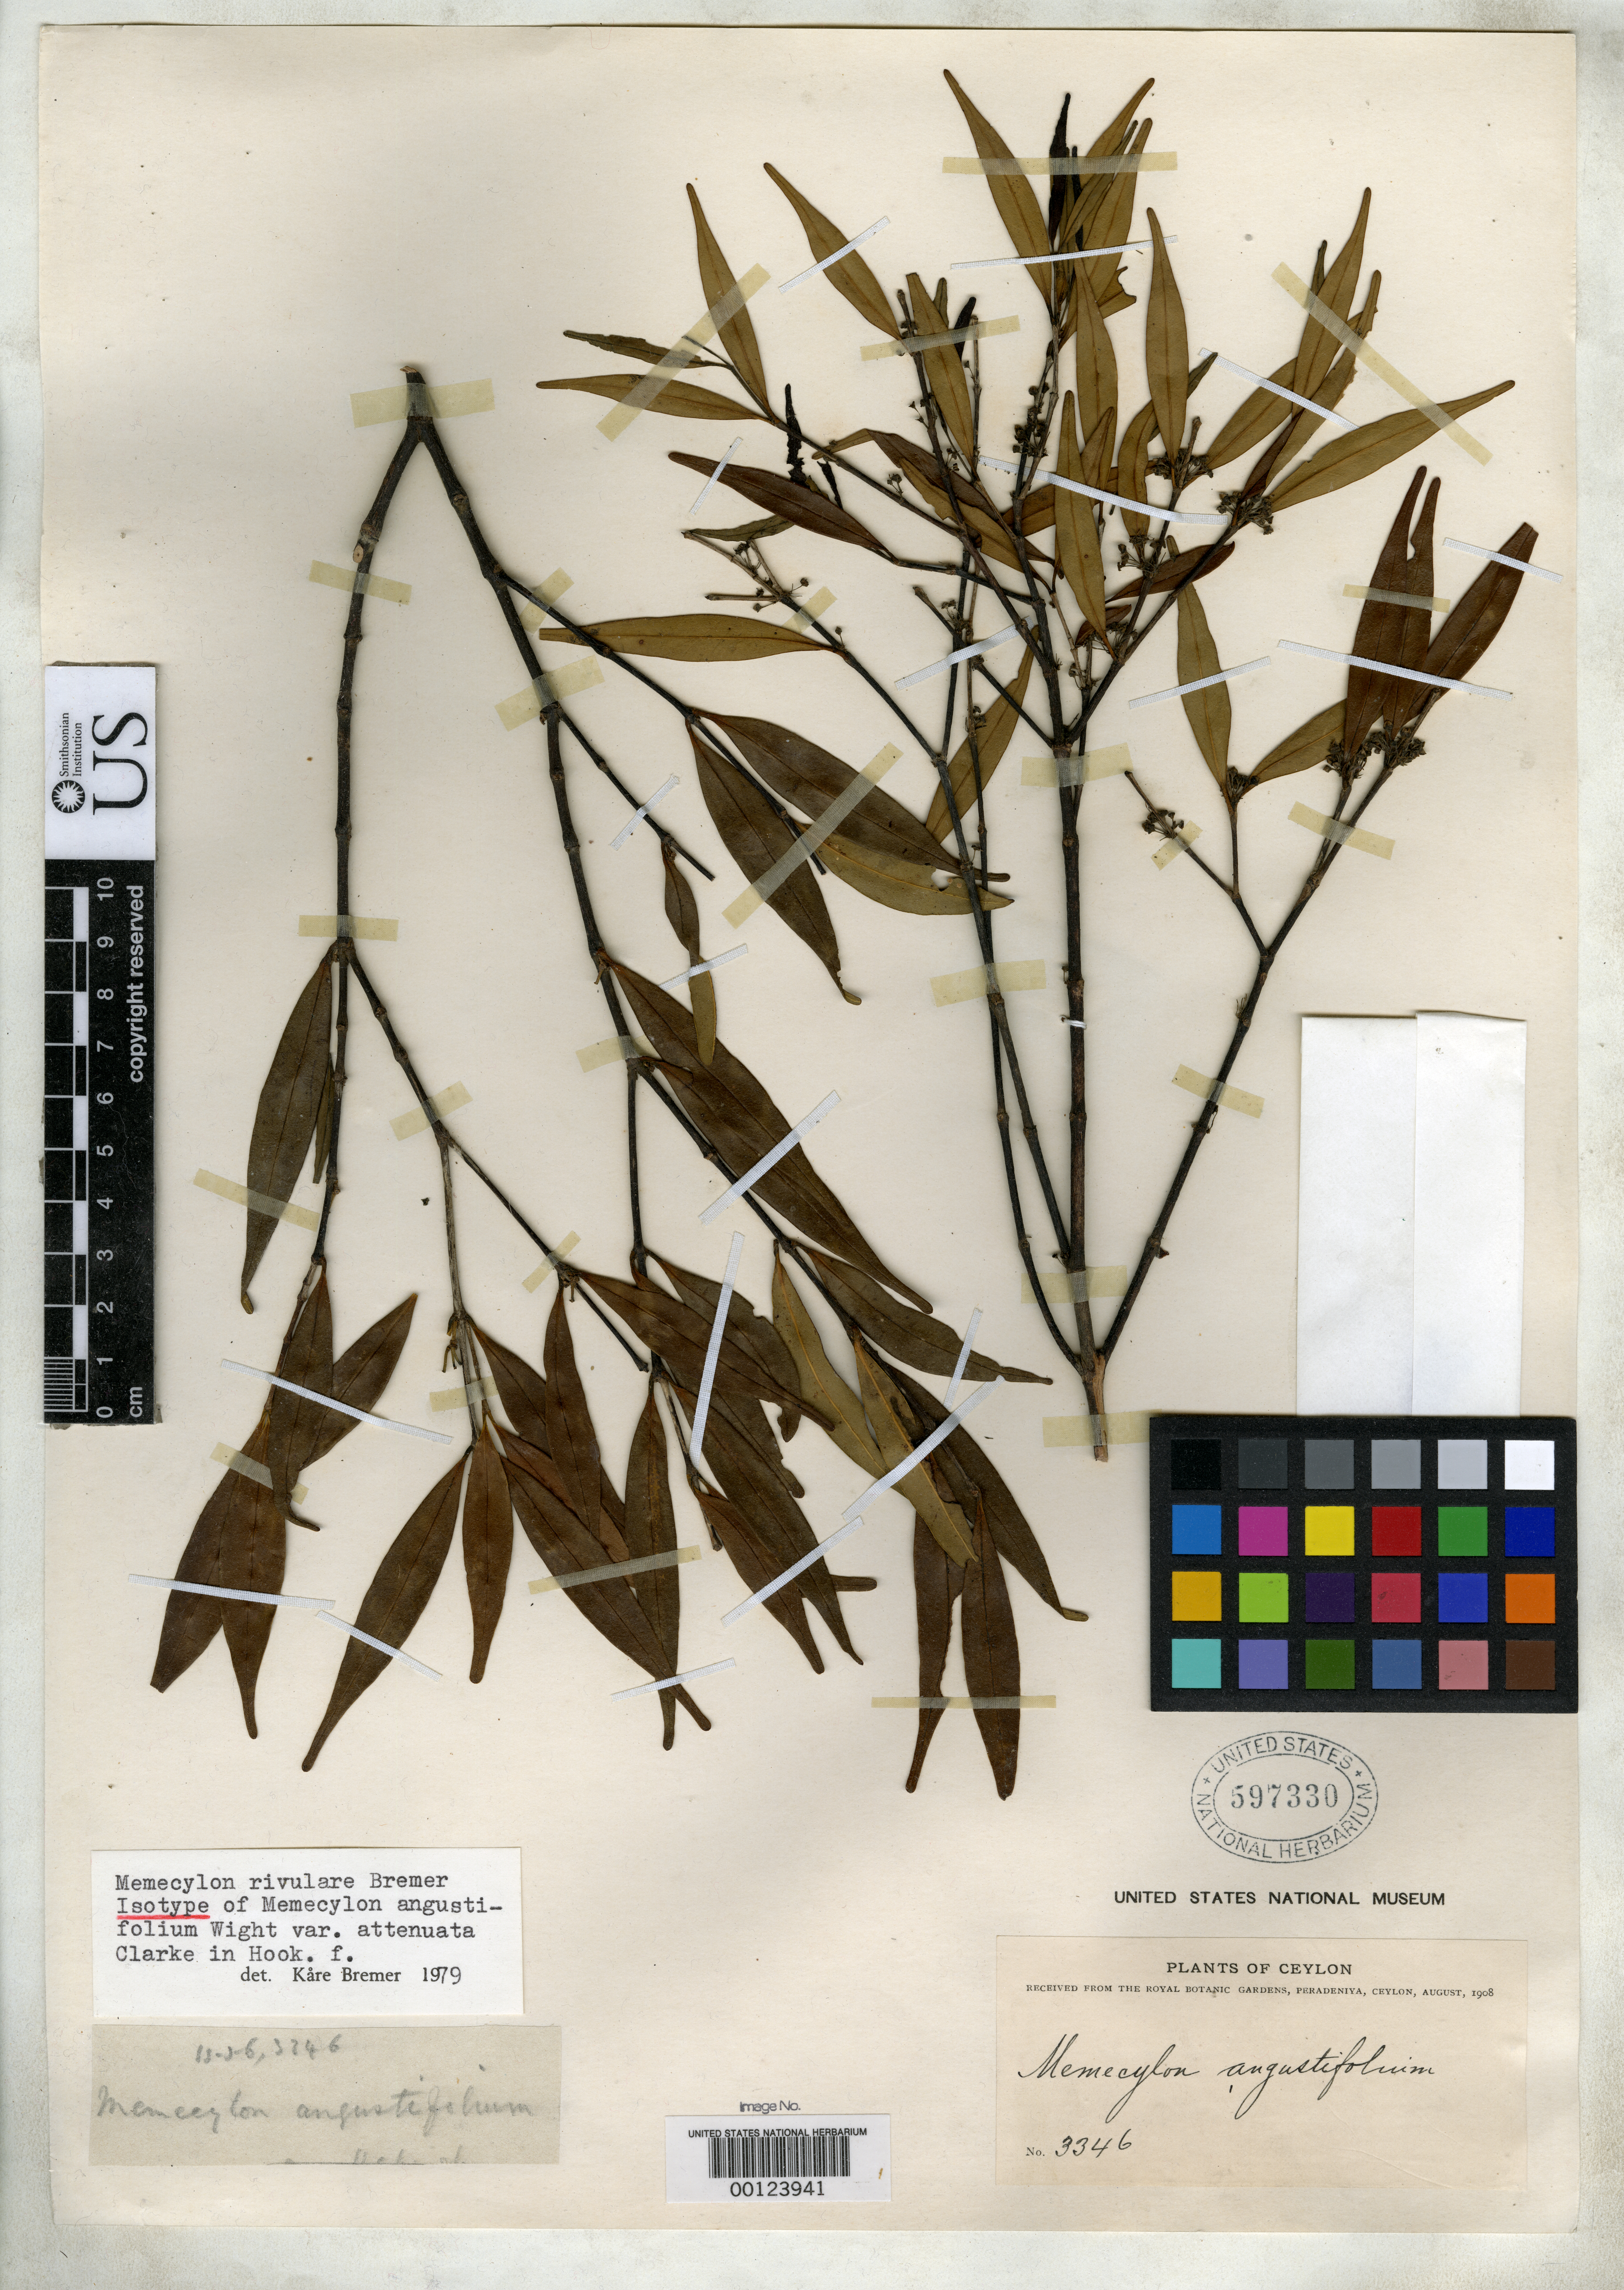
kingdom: Plantae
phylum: Tracheophyta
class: Magnoliopsida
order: Myrtales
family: Melastomataceae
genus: Memecylon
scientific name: Memecylon angustifolium var. attenuata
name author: C.B. Clarke in Hook. f.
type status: Isotype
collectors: G. H. K. Thwaites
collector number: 3346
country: Sri Lanka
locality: "Ceylon"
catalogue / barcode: US 597330